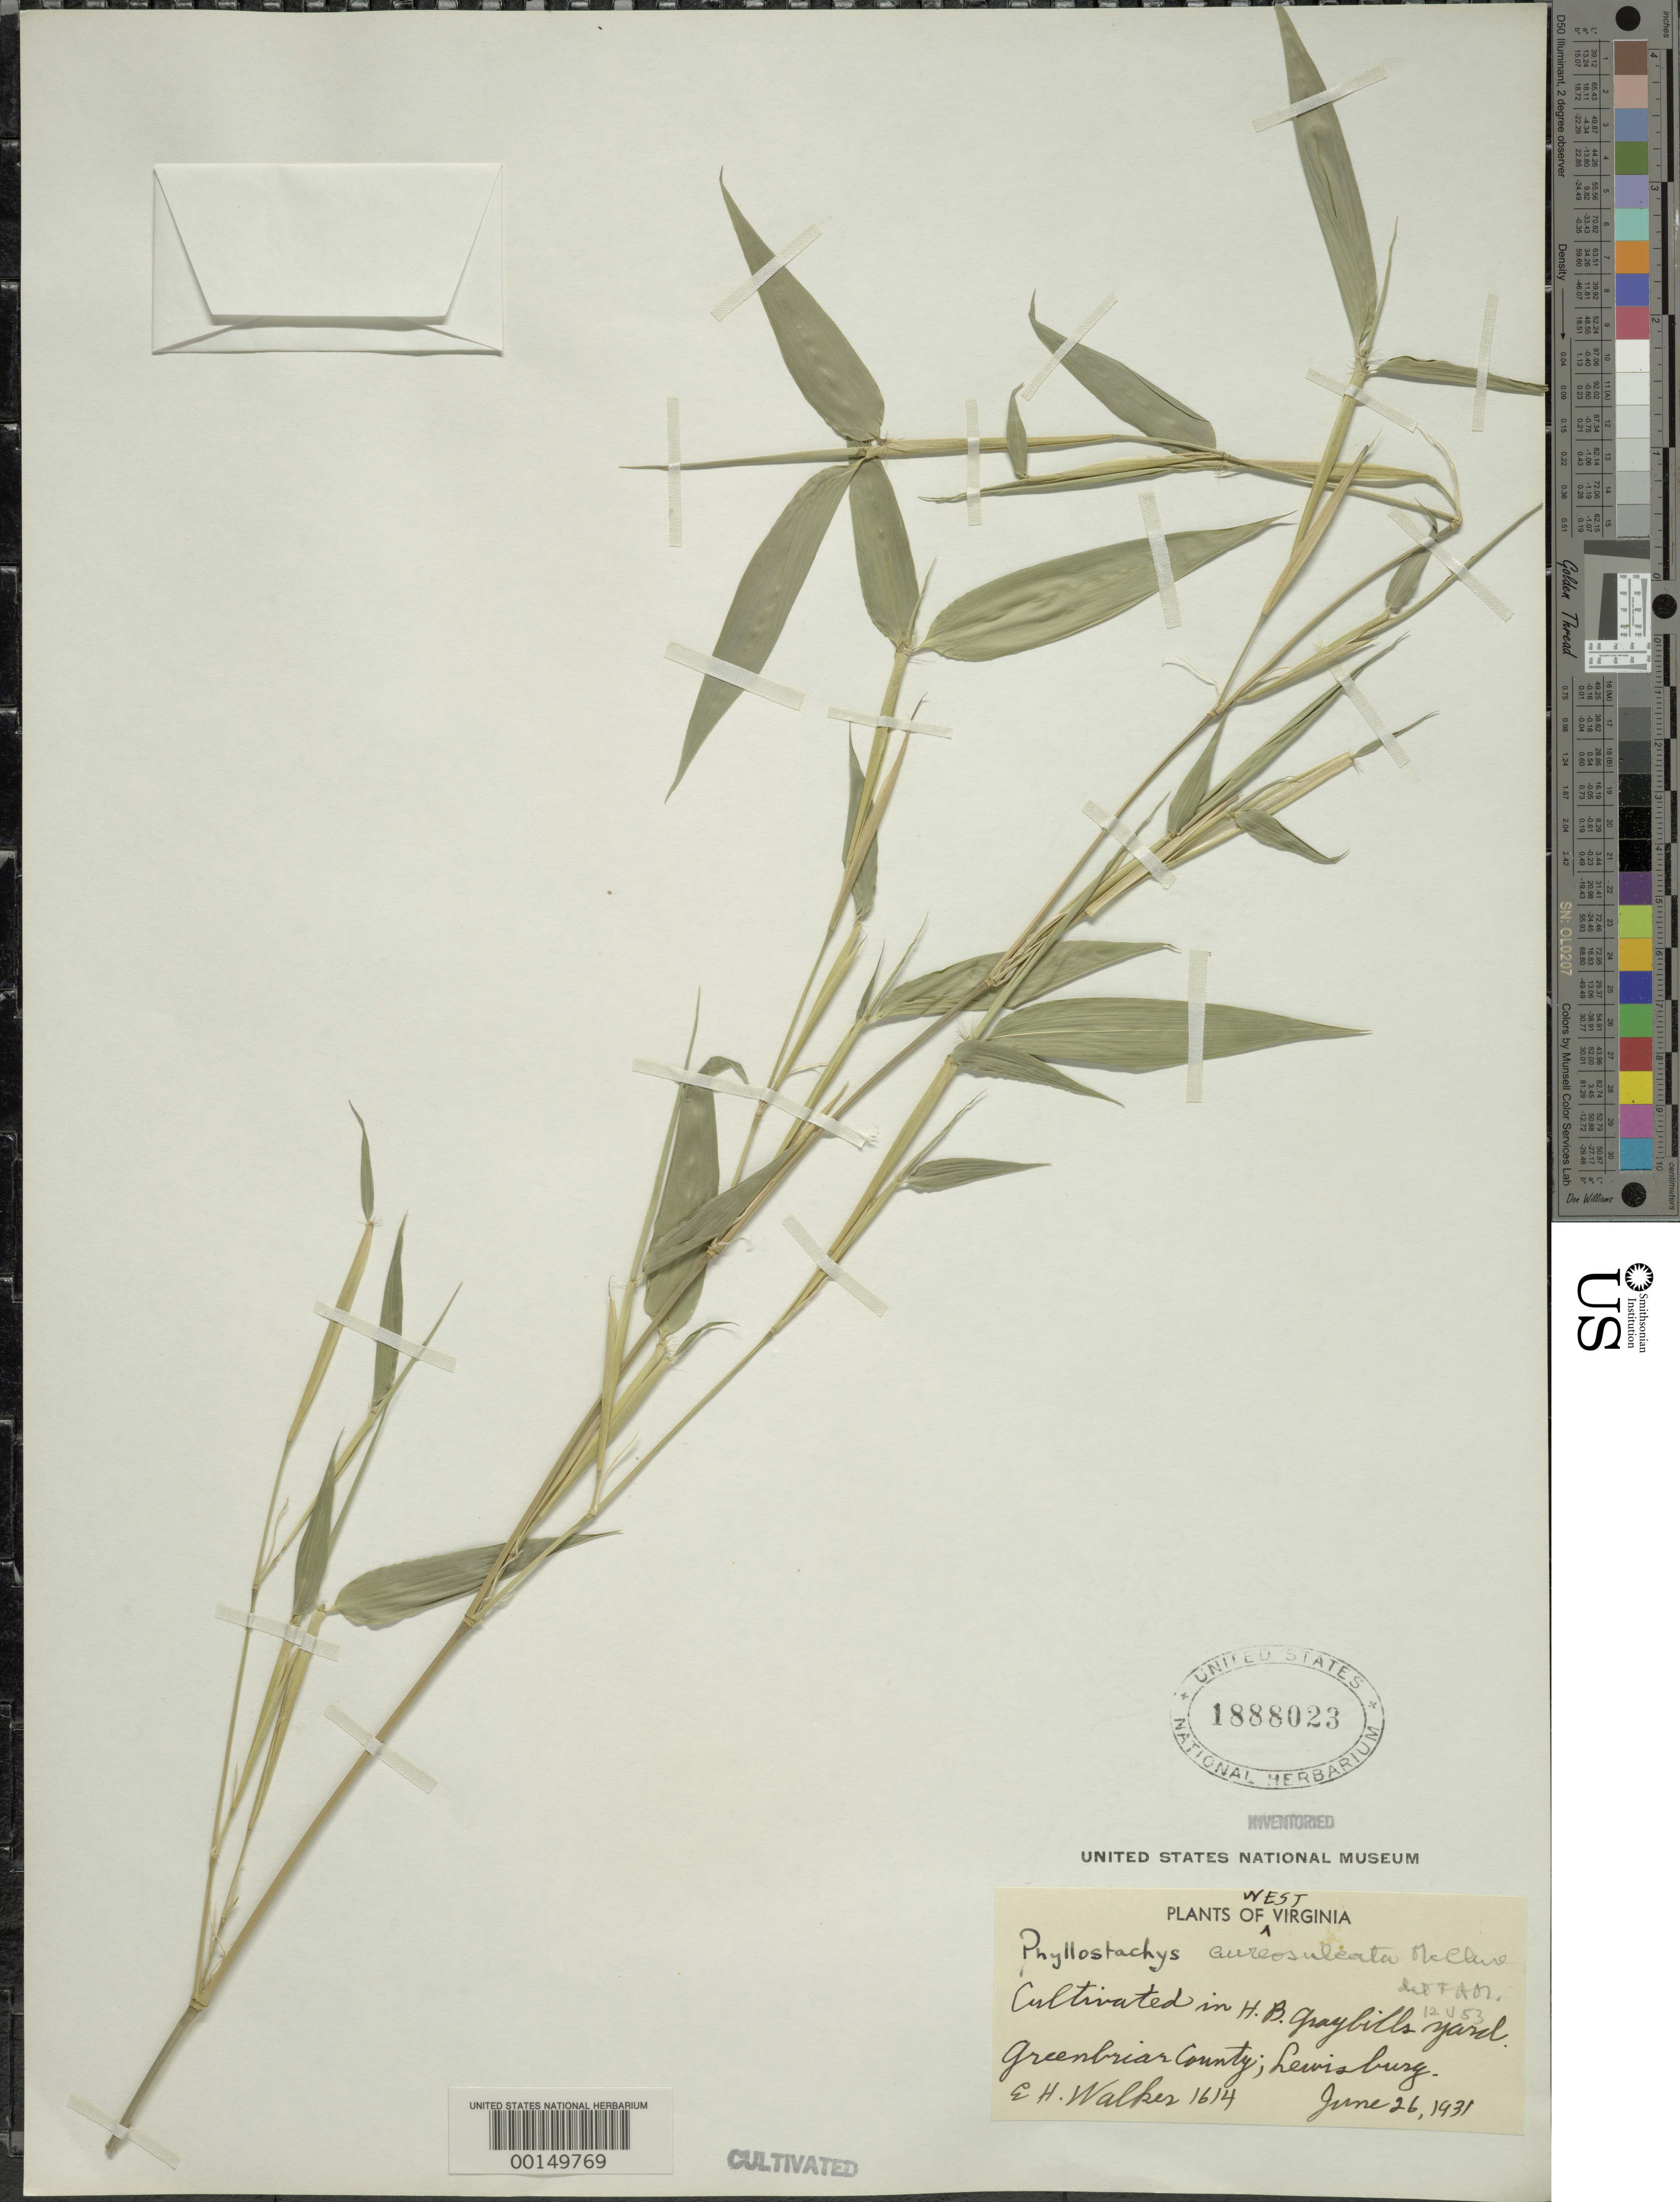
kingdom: Plantae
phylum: Tracheophyta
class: Liliopsida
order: Poales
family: Poaceae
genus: Phyllostachys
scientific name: Phyllostachys aureosulcata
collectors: E. H. Walker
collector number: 1614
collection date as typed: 26 Jun 1931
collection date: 1931-06-26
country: United States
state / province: West Virginia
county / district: Greenbrier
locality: Lewisburg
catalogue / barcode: US 1888023